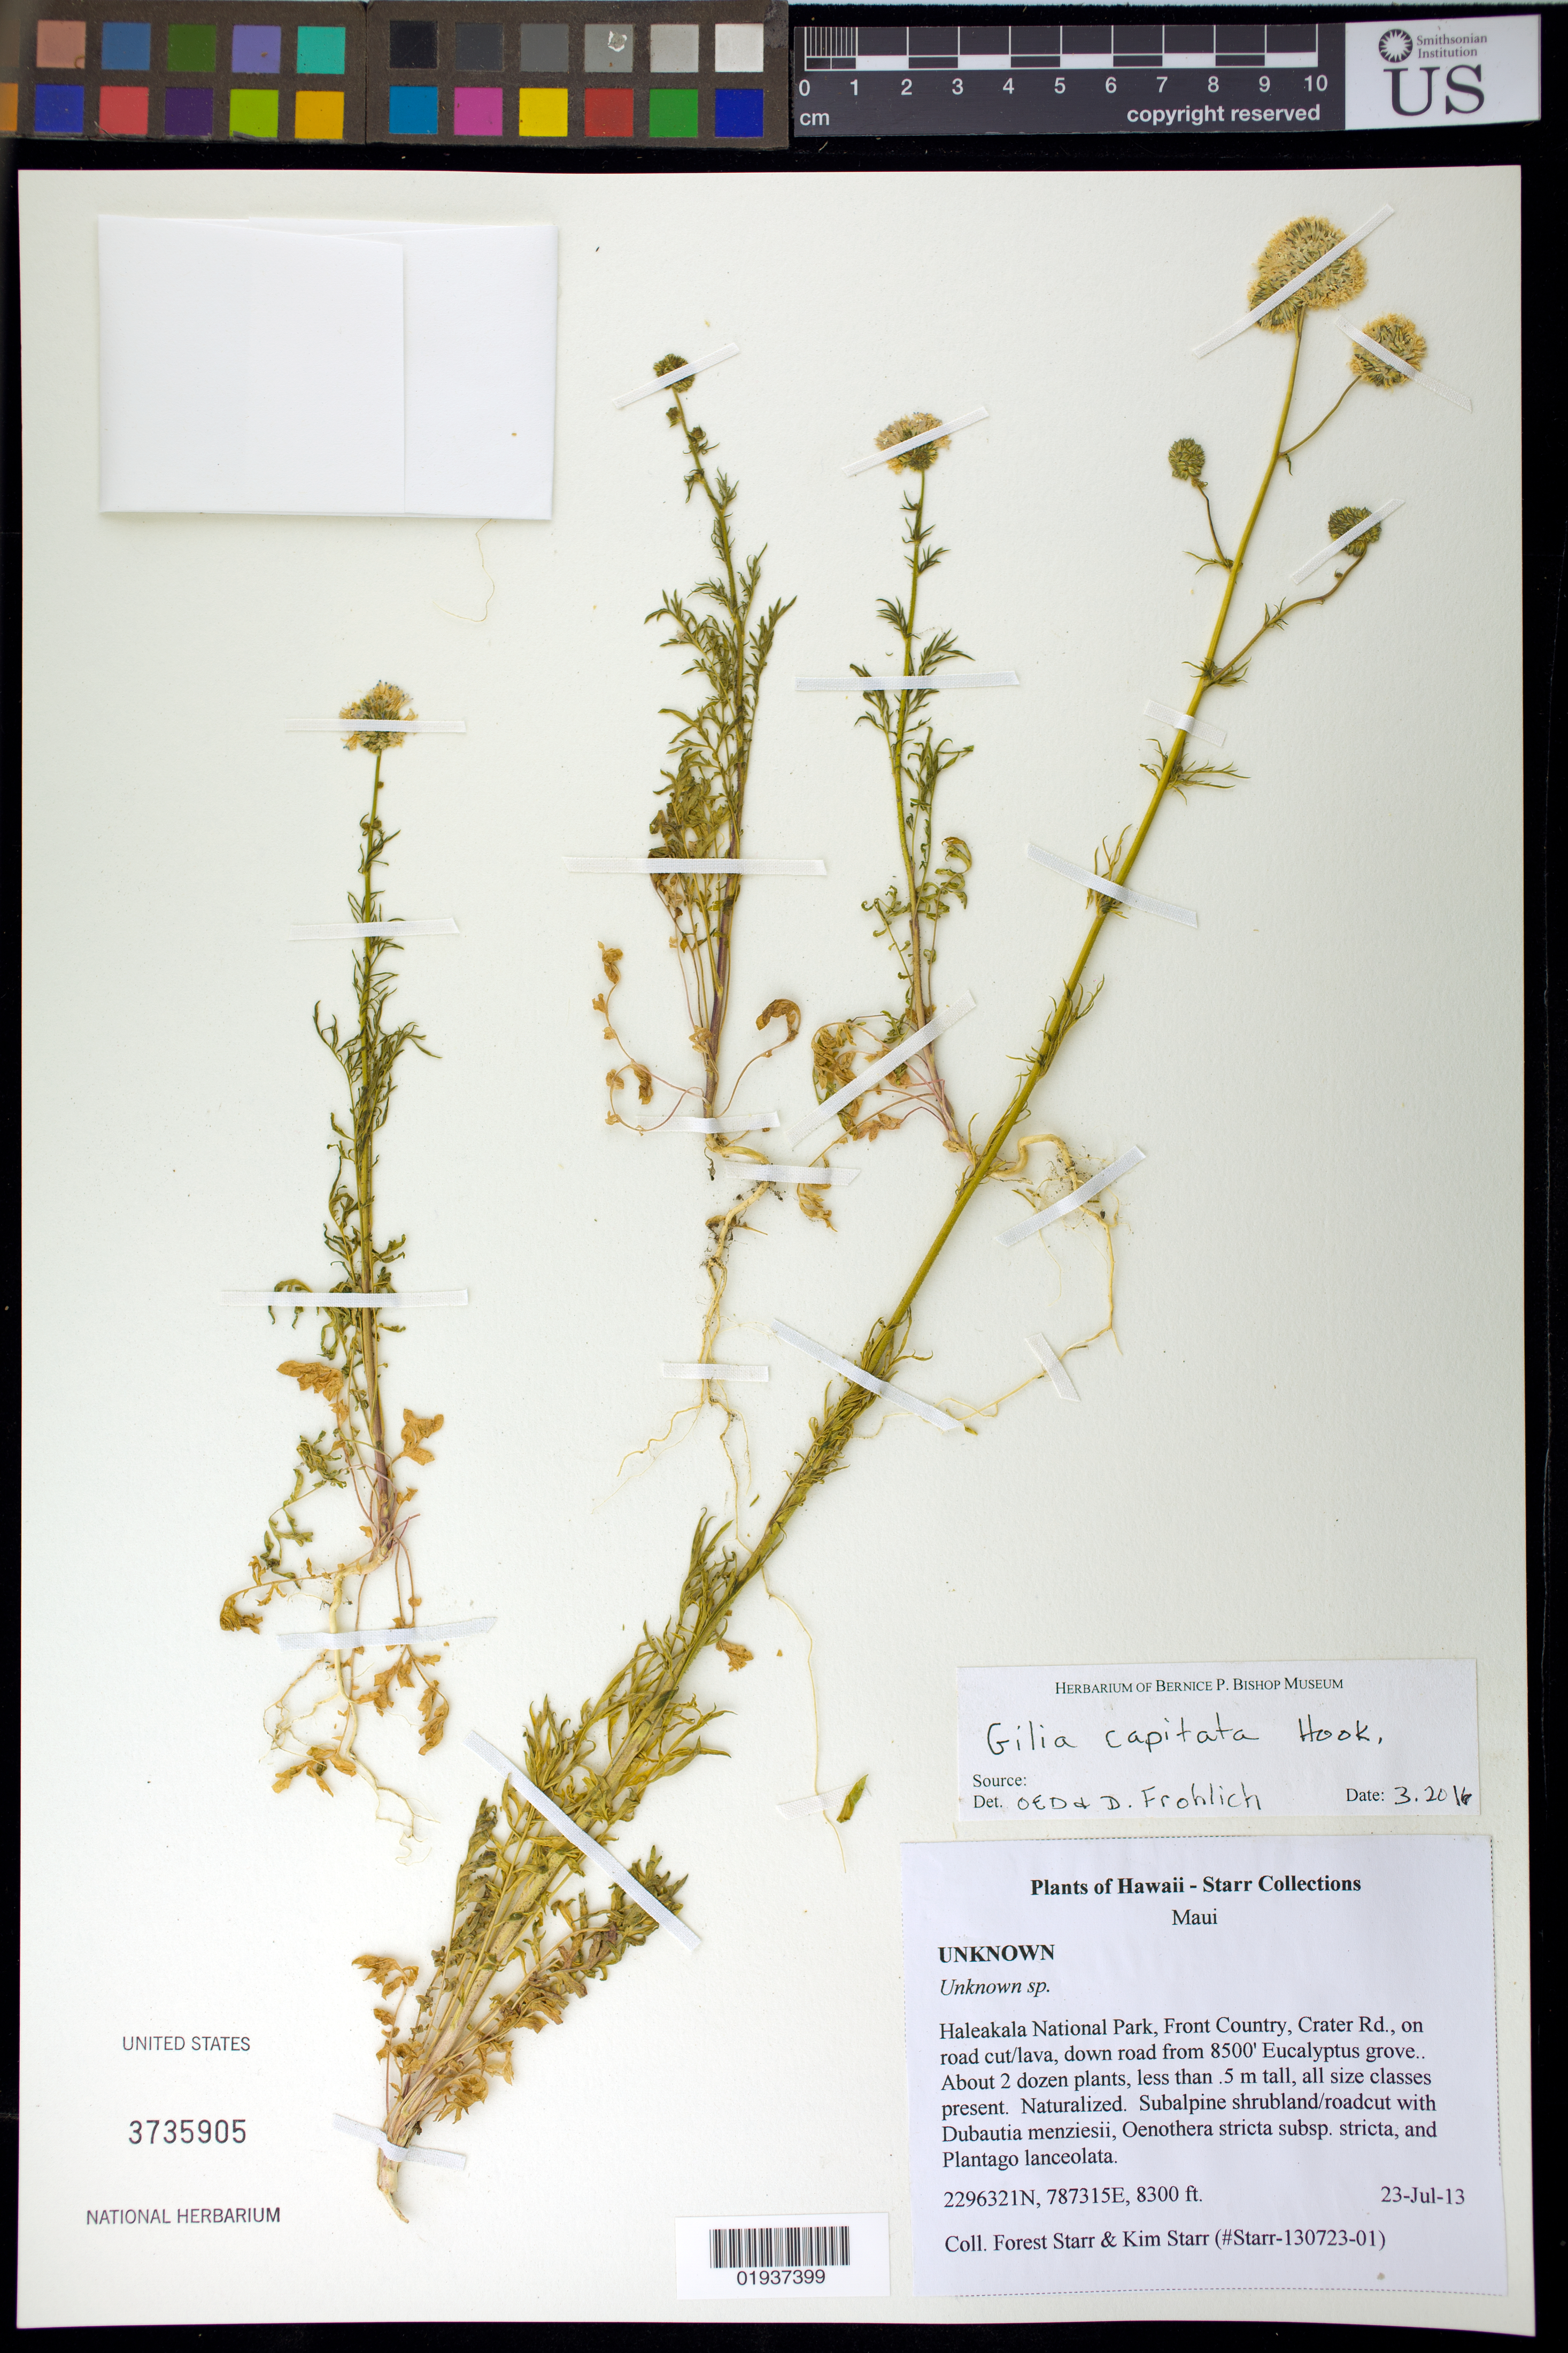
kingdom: Plantae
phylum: Tracheophyta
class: Magnoliopsida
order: Ericales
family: Polemoniaceae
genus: Gilia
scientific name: Gilia capitata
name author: Sims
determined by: Frohlich, D.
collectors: F. Starr & K. Starr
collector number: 130723-01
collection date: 2013-07-23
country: United States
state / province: Hawaii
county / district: Maui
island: Maui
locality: Haleakala National Park, Front Country, Crater Rd., down from 8500' Eucalyptus grove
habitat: Subaalpine shrubland, roadcut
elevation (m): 2530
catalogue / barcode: US 3735905